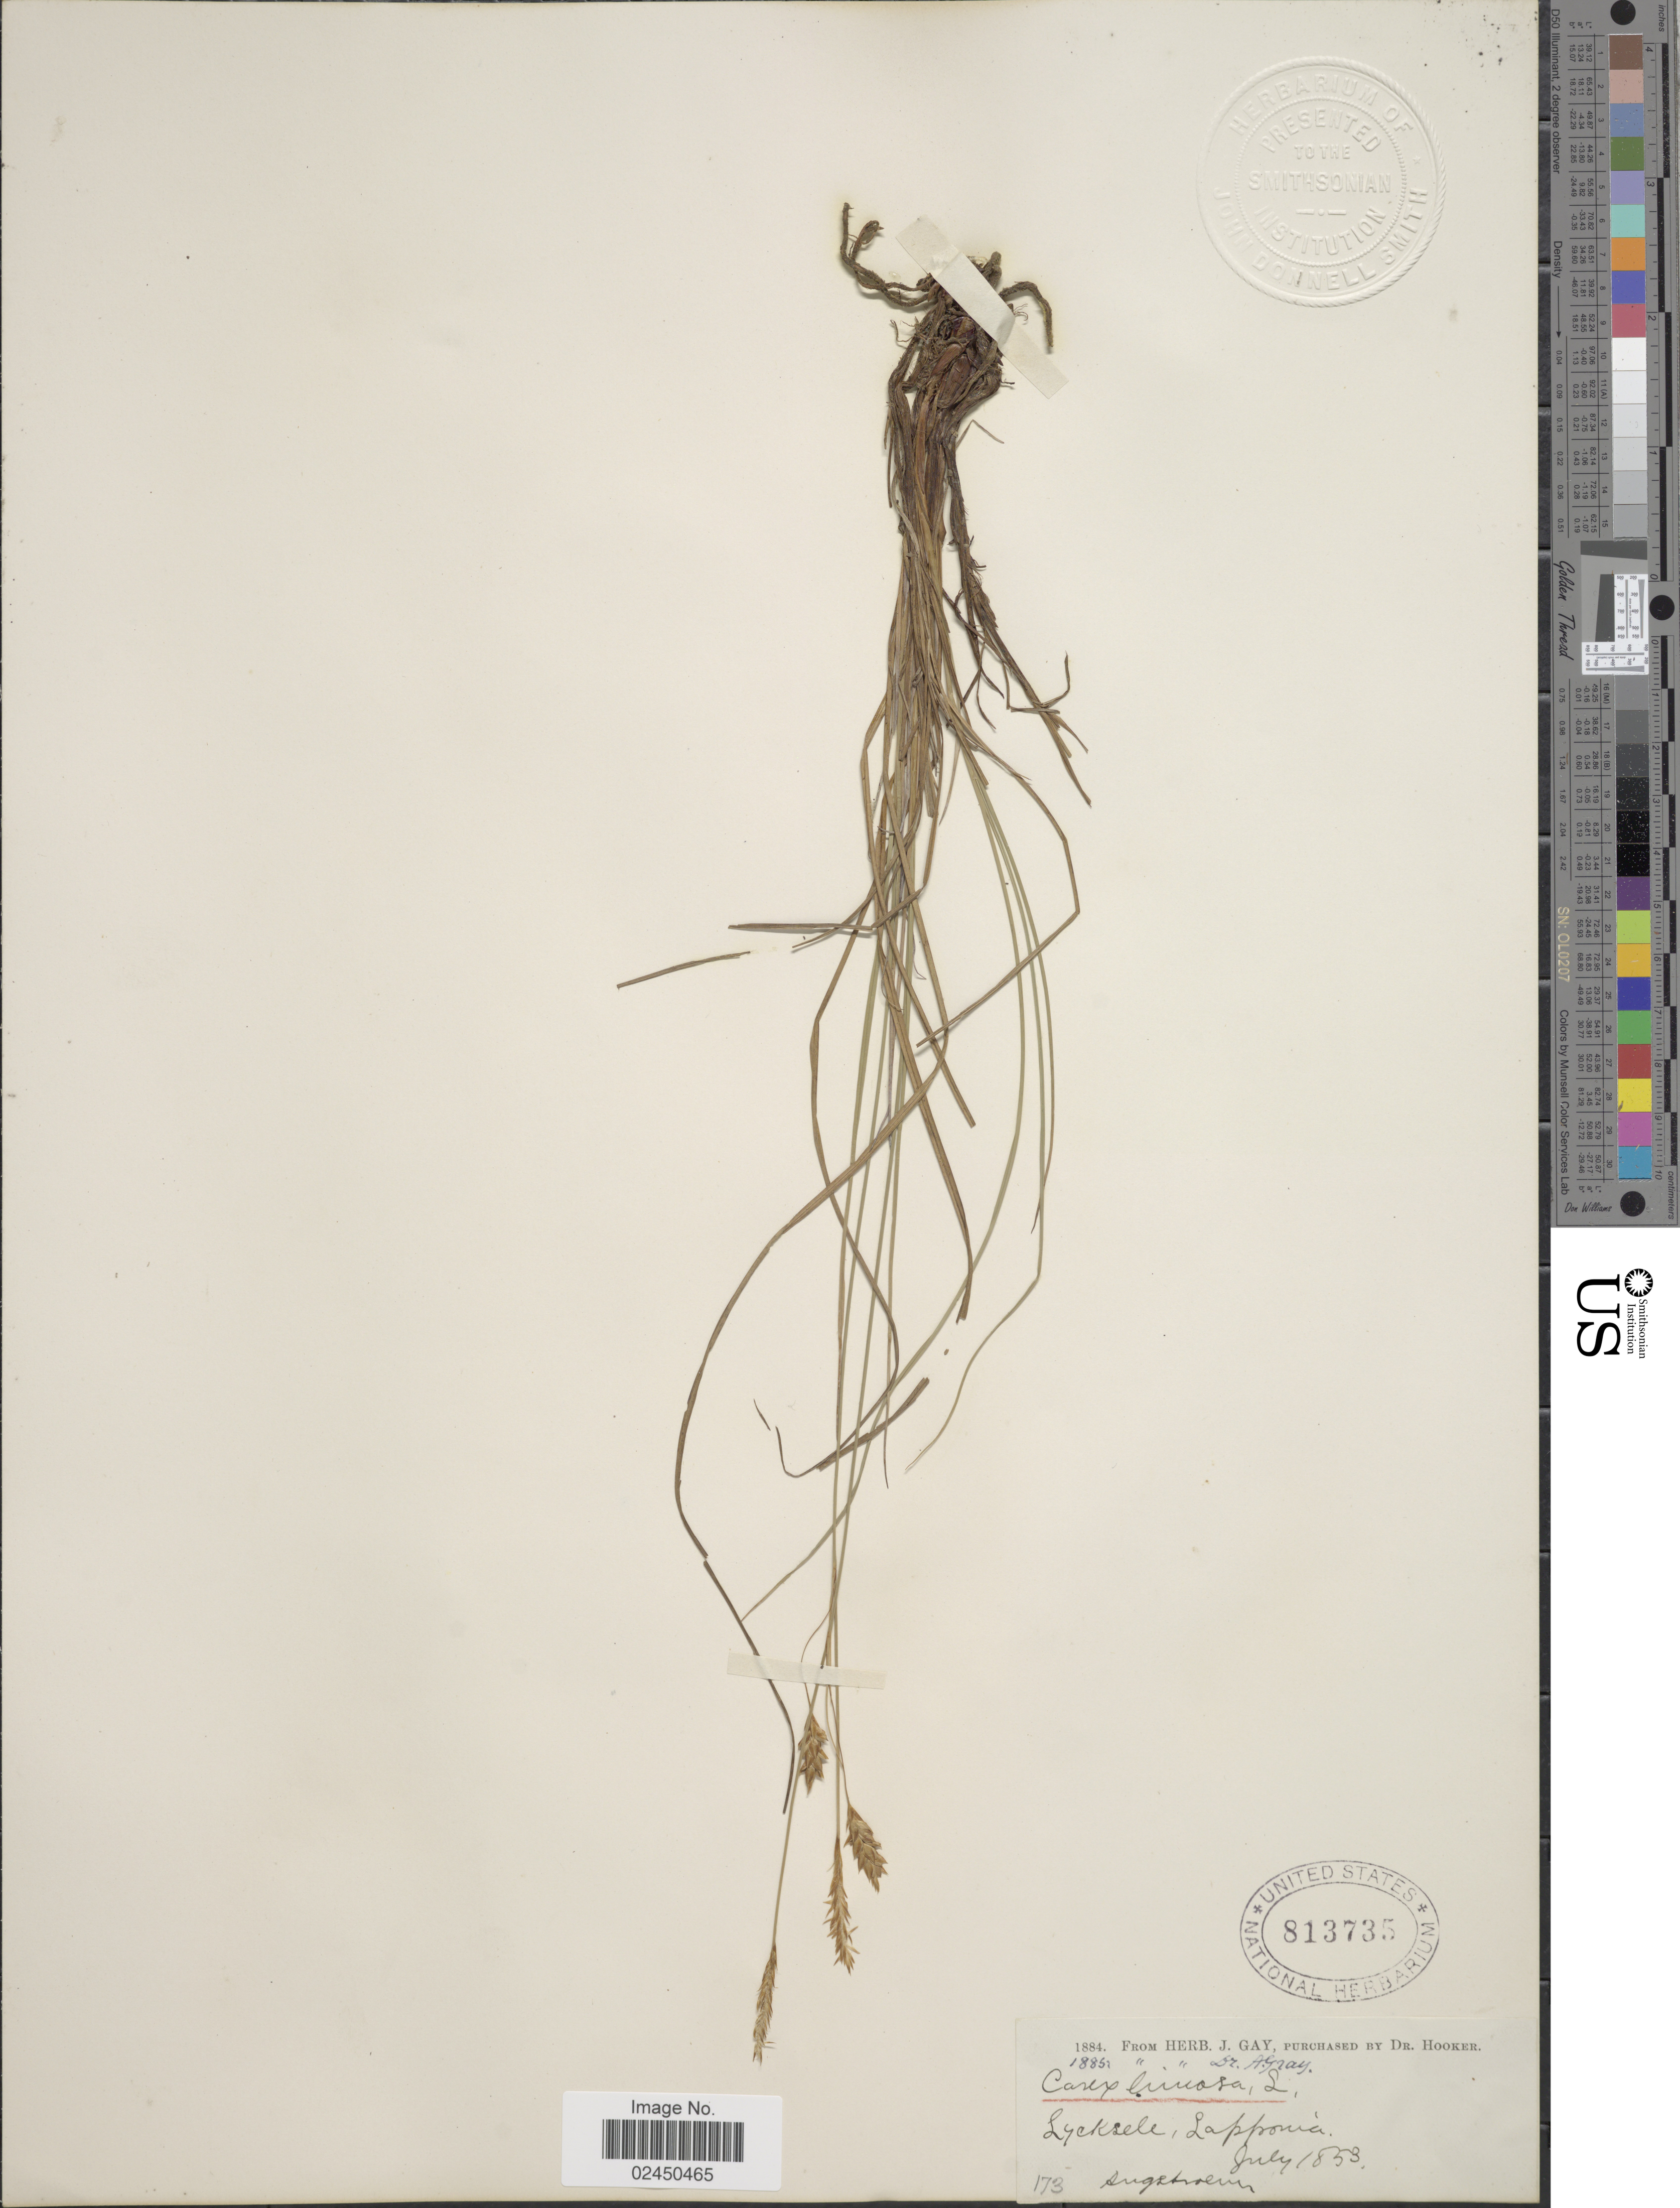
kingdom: Plantae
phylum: Tracheophyta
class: Liliopsida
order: Poales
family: Cyperaceae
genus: Carex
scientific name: Carex limosa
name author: L.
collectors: Angstrom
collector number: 173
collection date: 1853-07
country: Sweden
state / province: Västerbotten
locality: Lycksele, Lapponia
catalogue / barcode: US 813735